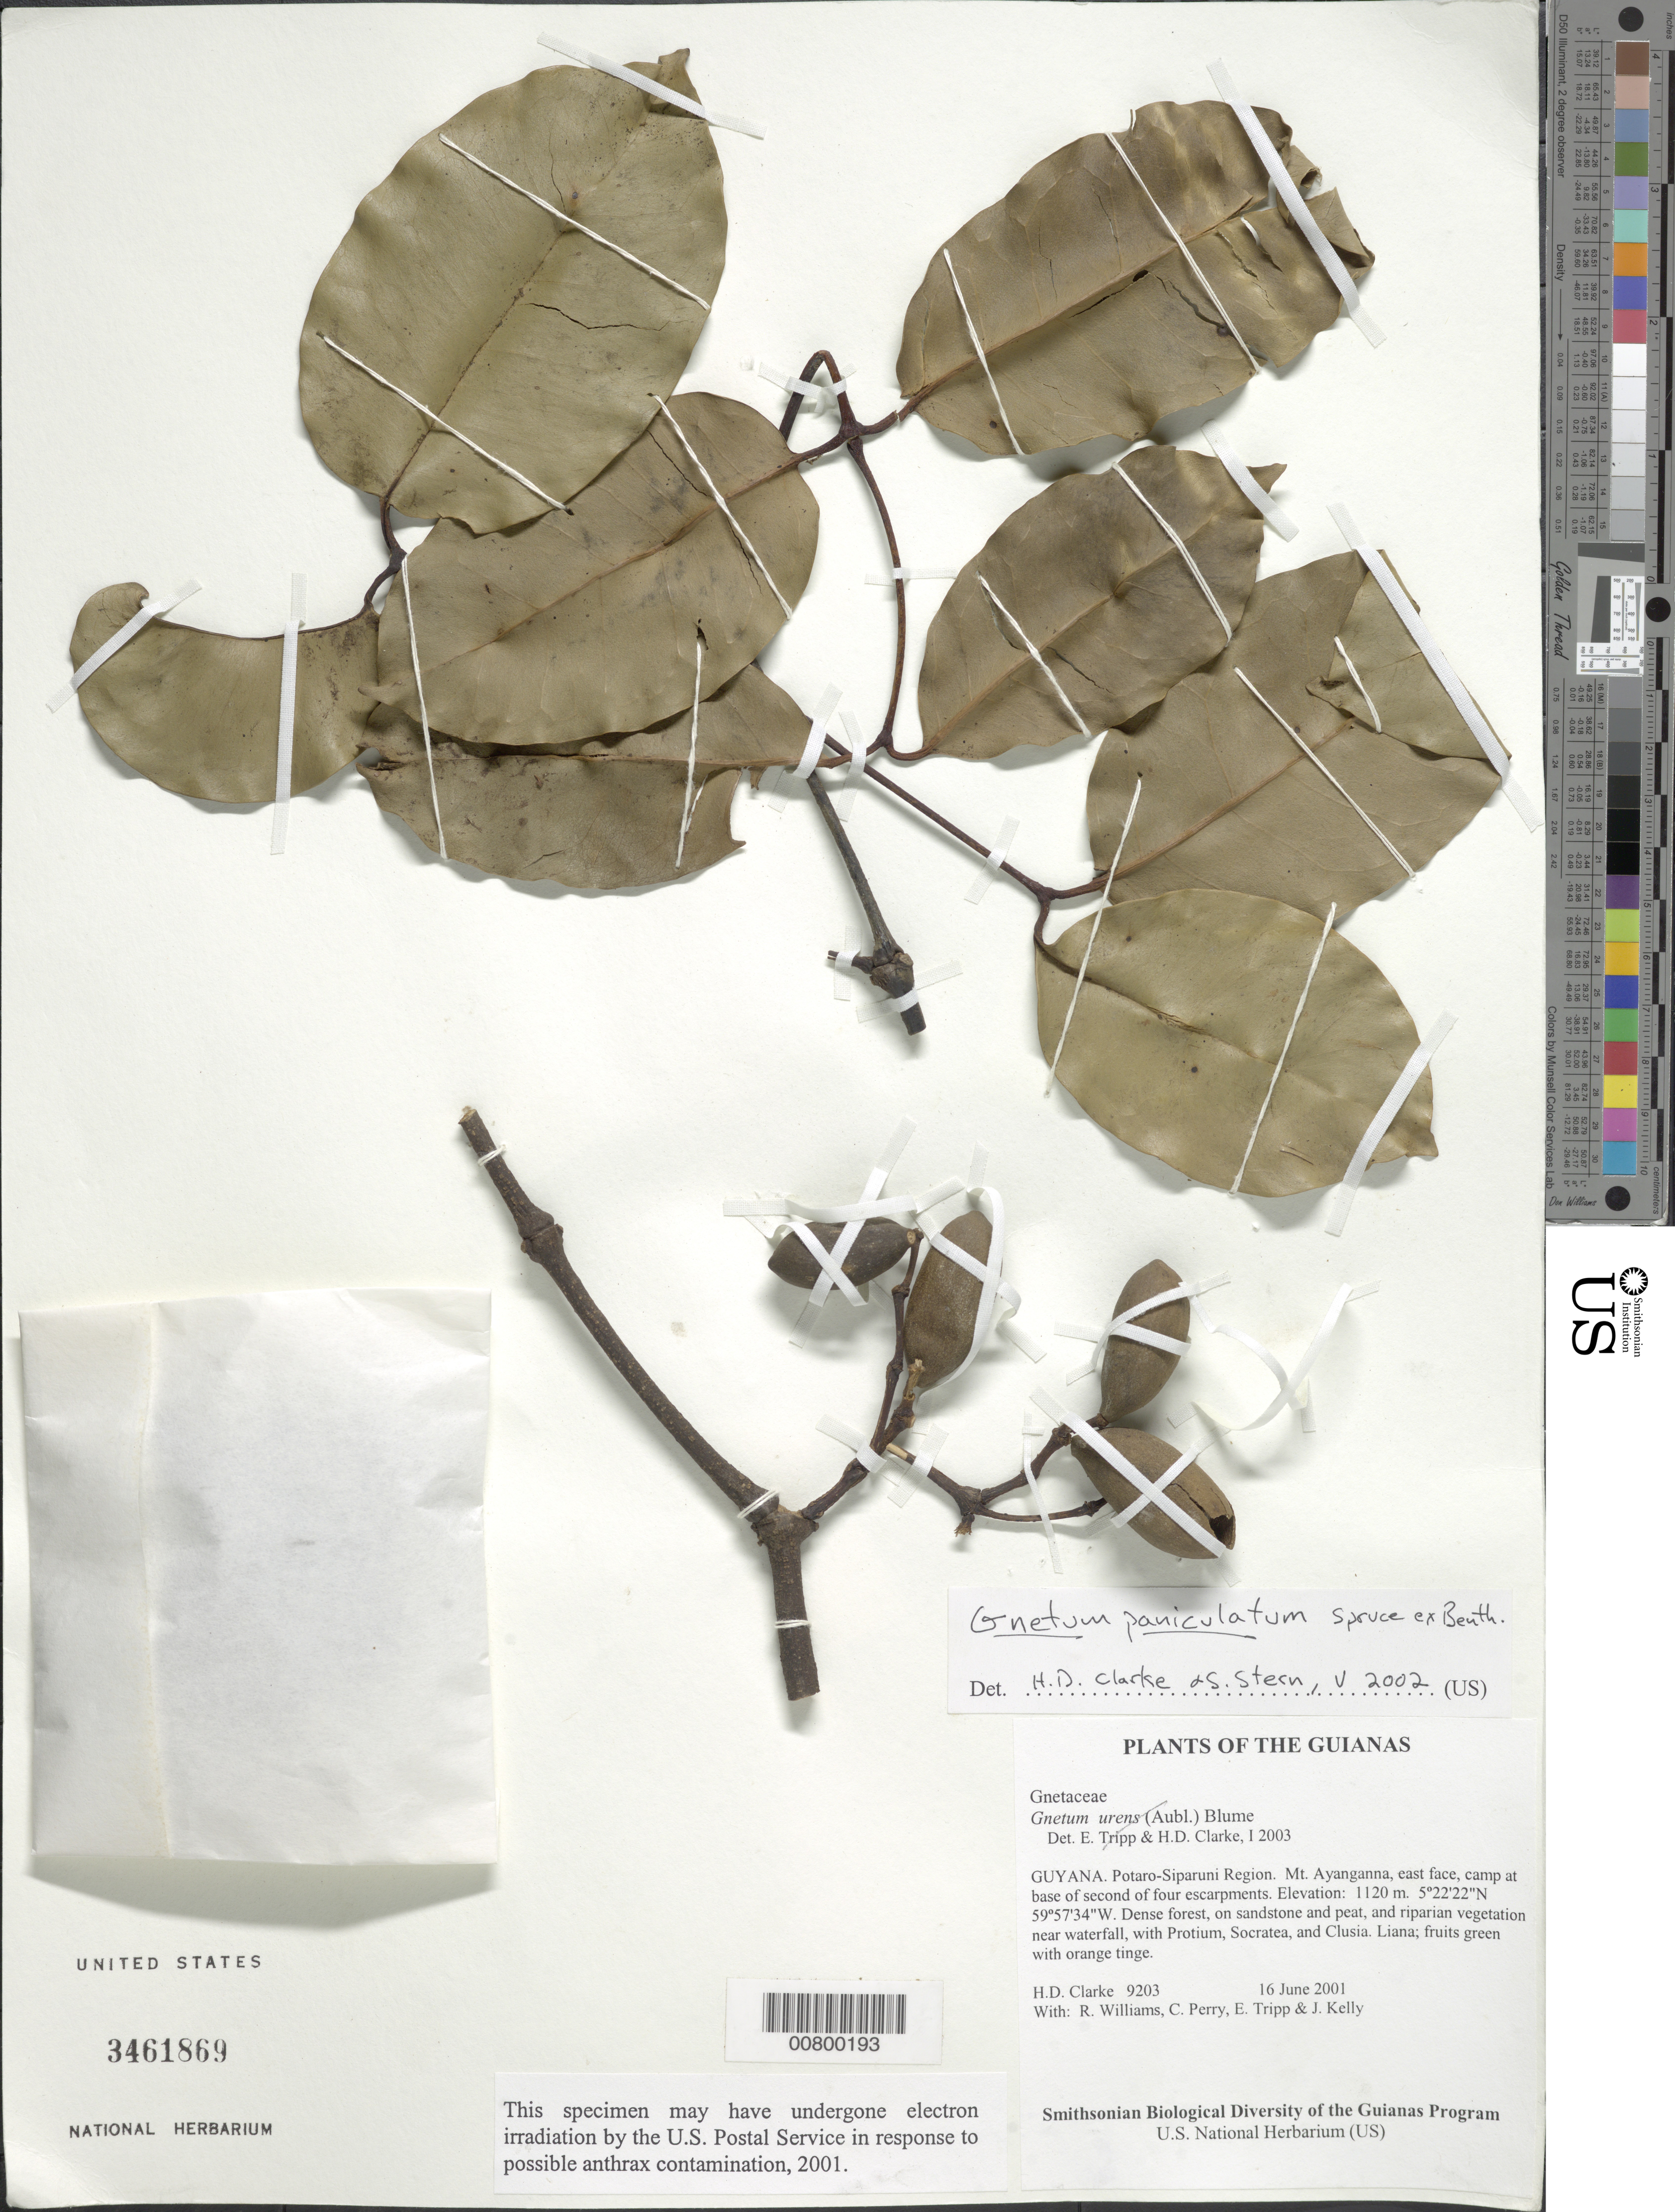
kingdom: Plantae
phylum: Tracheophyta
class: Gnetopsida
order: Gnetales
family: Gnetaceae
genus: Gnetum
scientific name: Gnetum paniculatum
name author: Spruce ex Benth.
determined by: Clarke, H. D.; Stern, Stephen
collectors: H. D. Clarke, R. Williams, C. Perry, E. Tripp & J. Kelly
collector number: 9203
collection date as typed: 16 June 2001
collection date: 2001-06-16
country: Guyana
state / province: Potaro-Siparuni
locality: Mt. Ayanganna, east face, camp at base of second of four escarpments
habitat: Dense forest, on sandstone and peat, and riparian vegetation near waterfall, with Protium, Socratea, and Clusia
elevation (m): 1120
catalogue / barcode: US 3461869